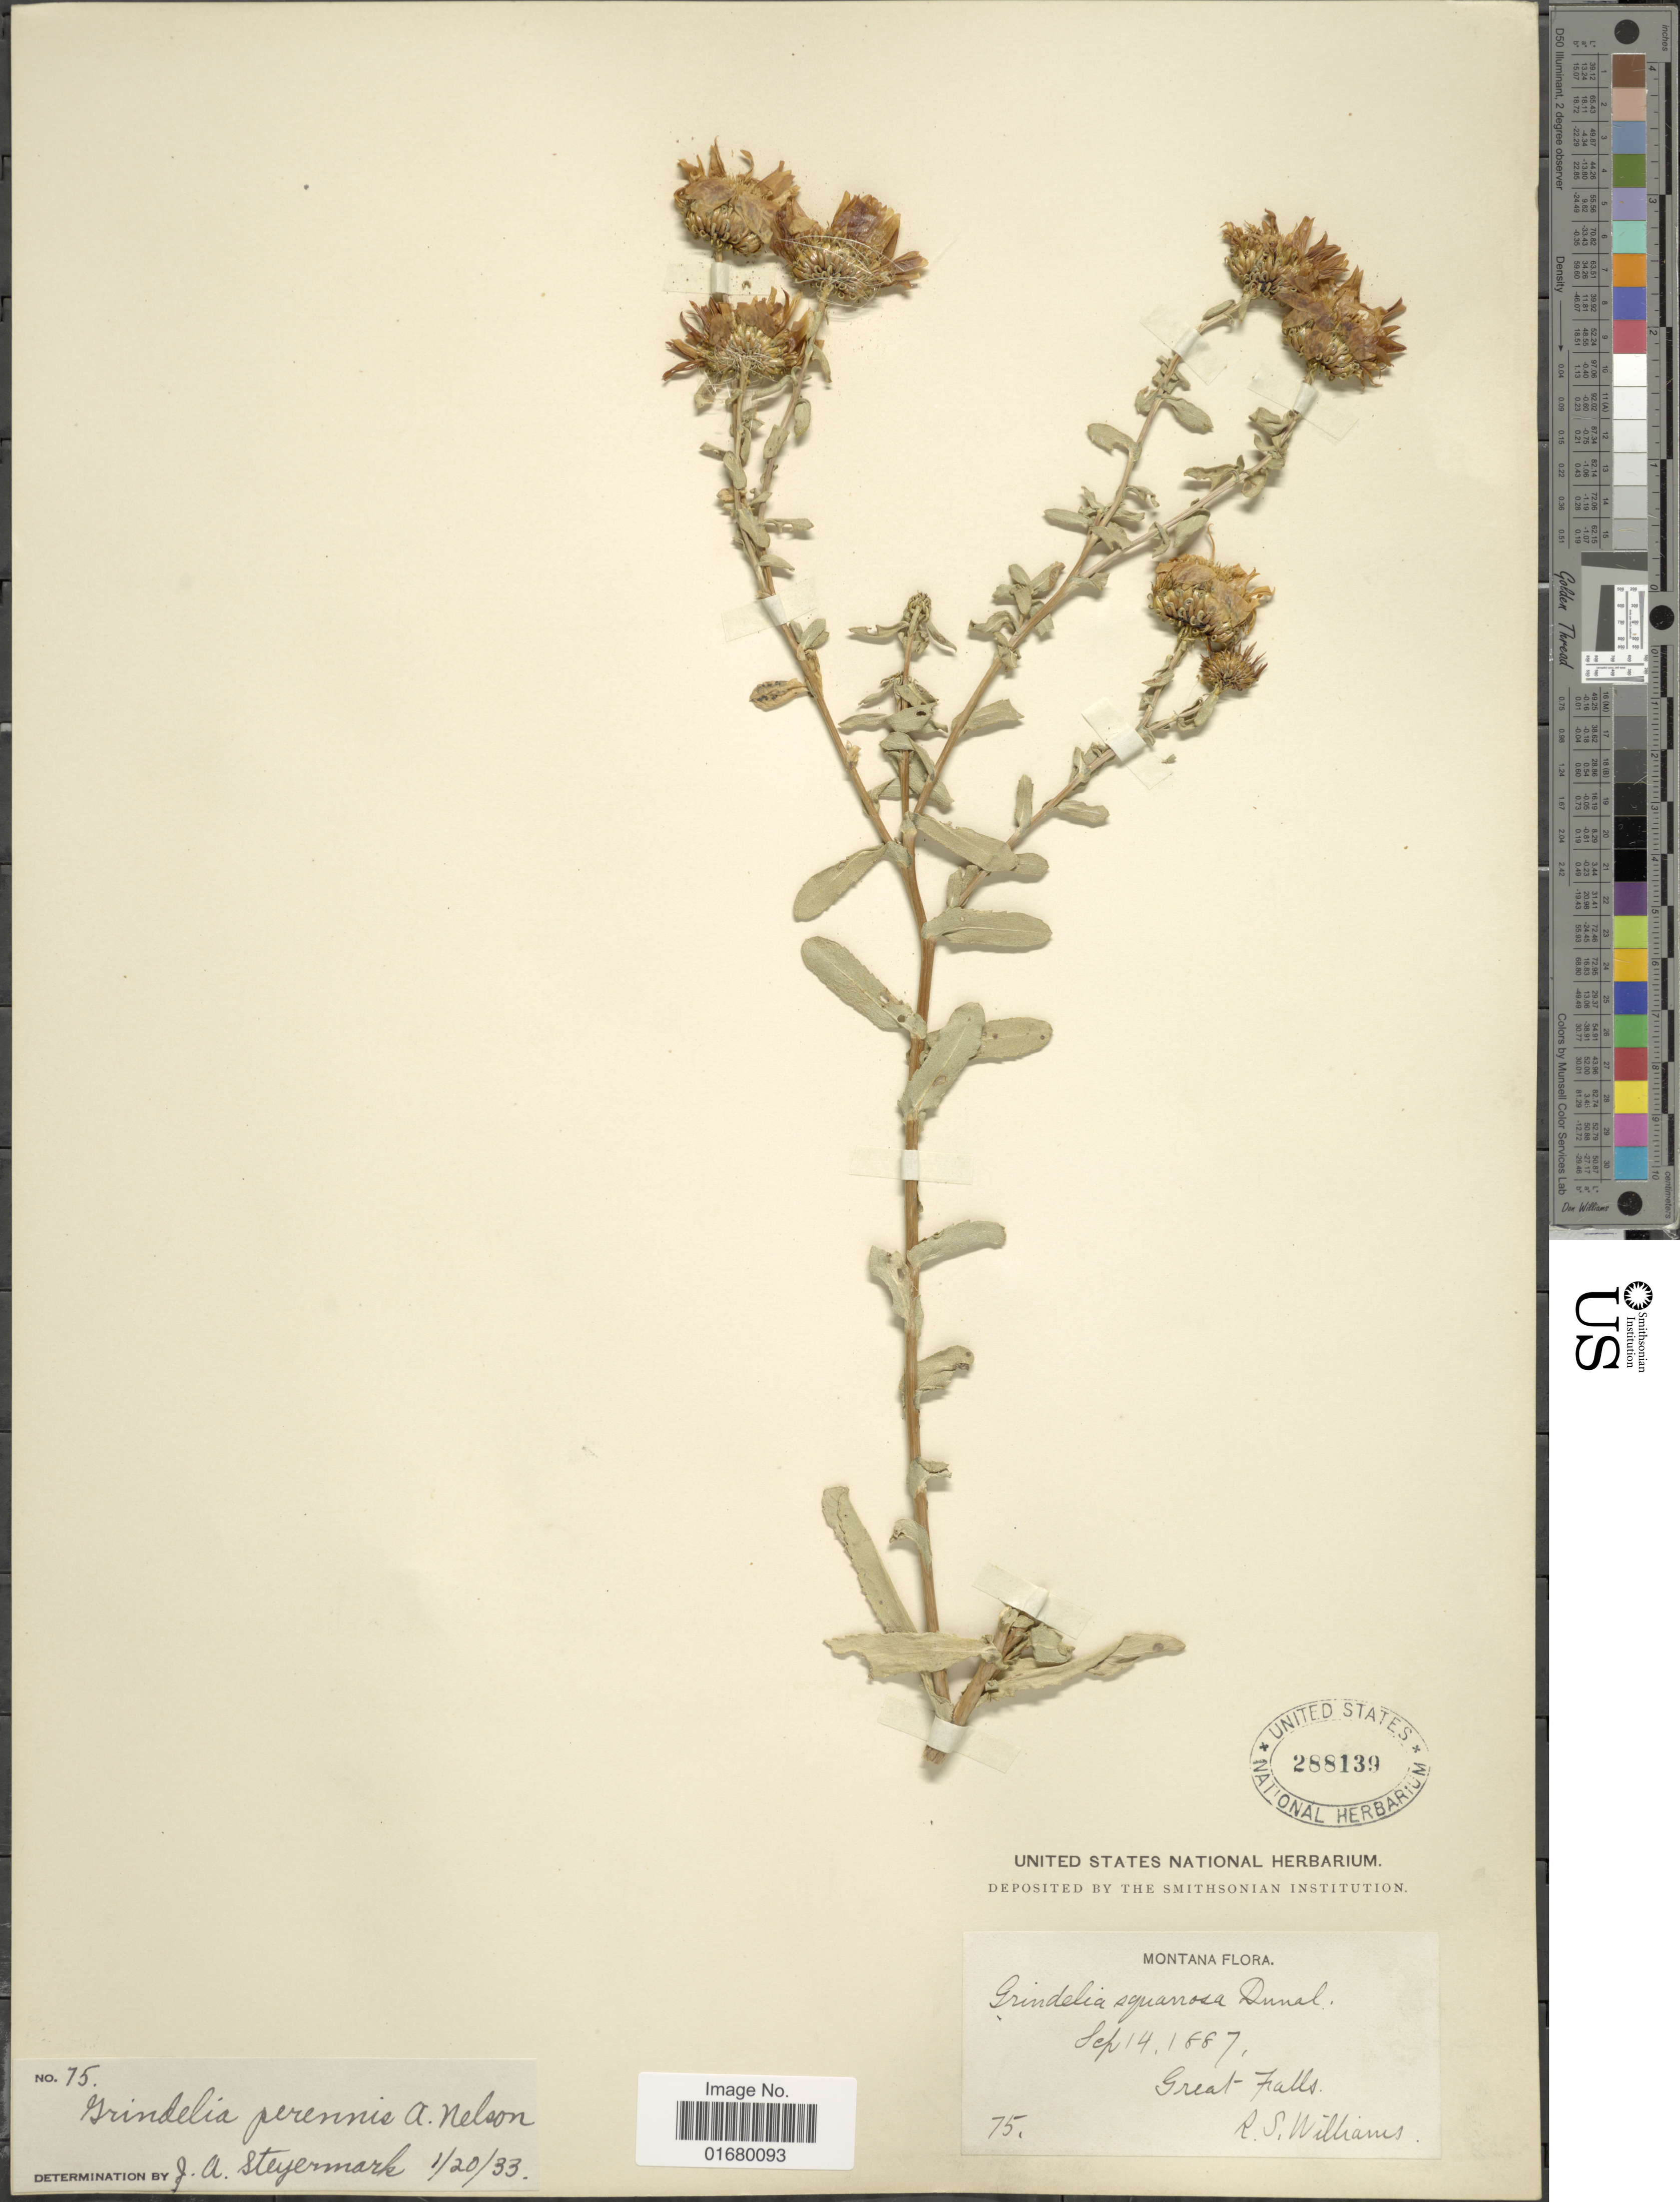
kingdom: Plantae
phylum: Tracheophyta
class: Magnoliopsida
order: Asterales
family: Asteraceae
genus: Grindelia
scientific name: Grindelia perennis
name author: A. Nelson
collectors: R. S. Williams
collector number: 75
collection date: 1887-09-14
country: United States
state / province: Montana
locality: Great falls.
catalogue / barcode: US 288139